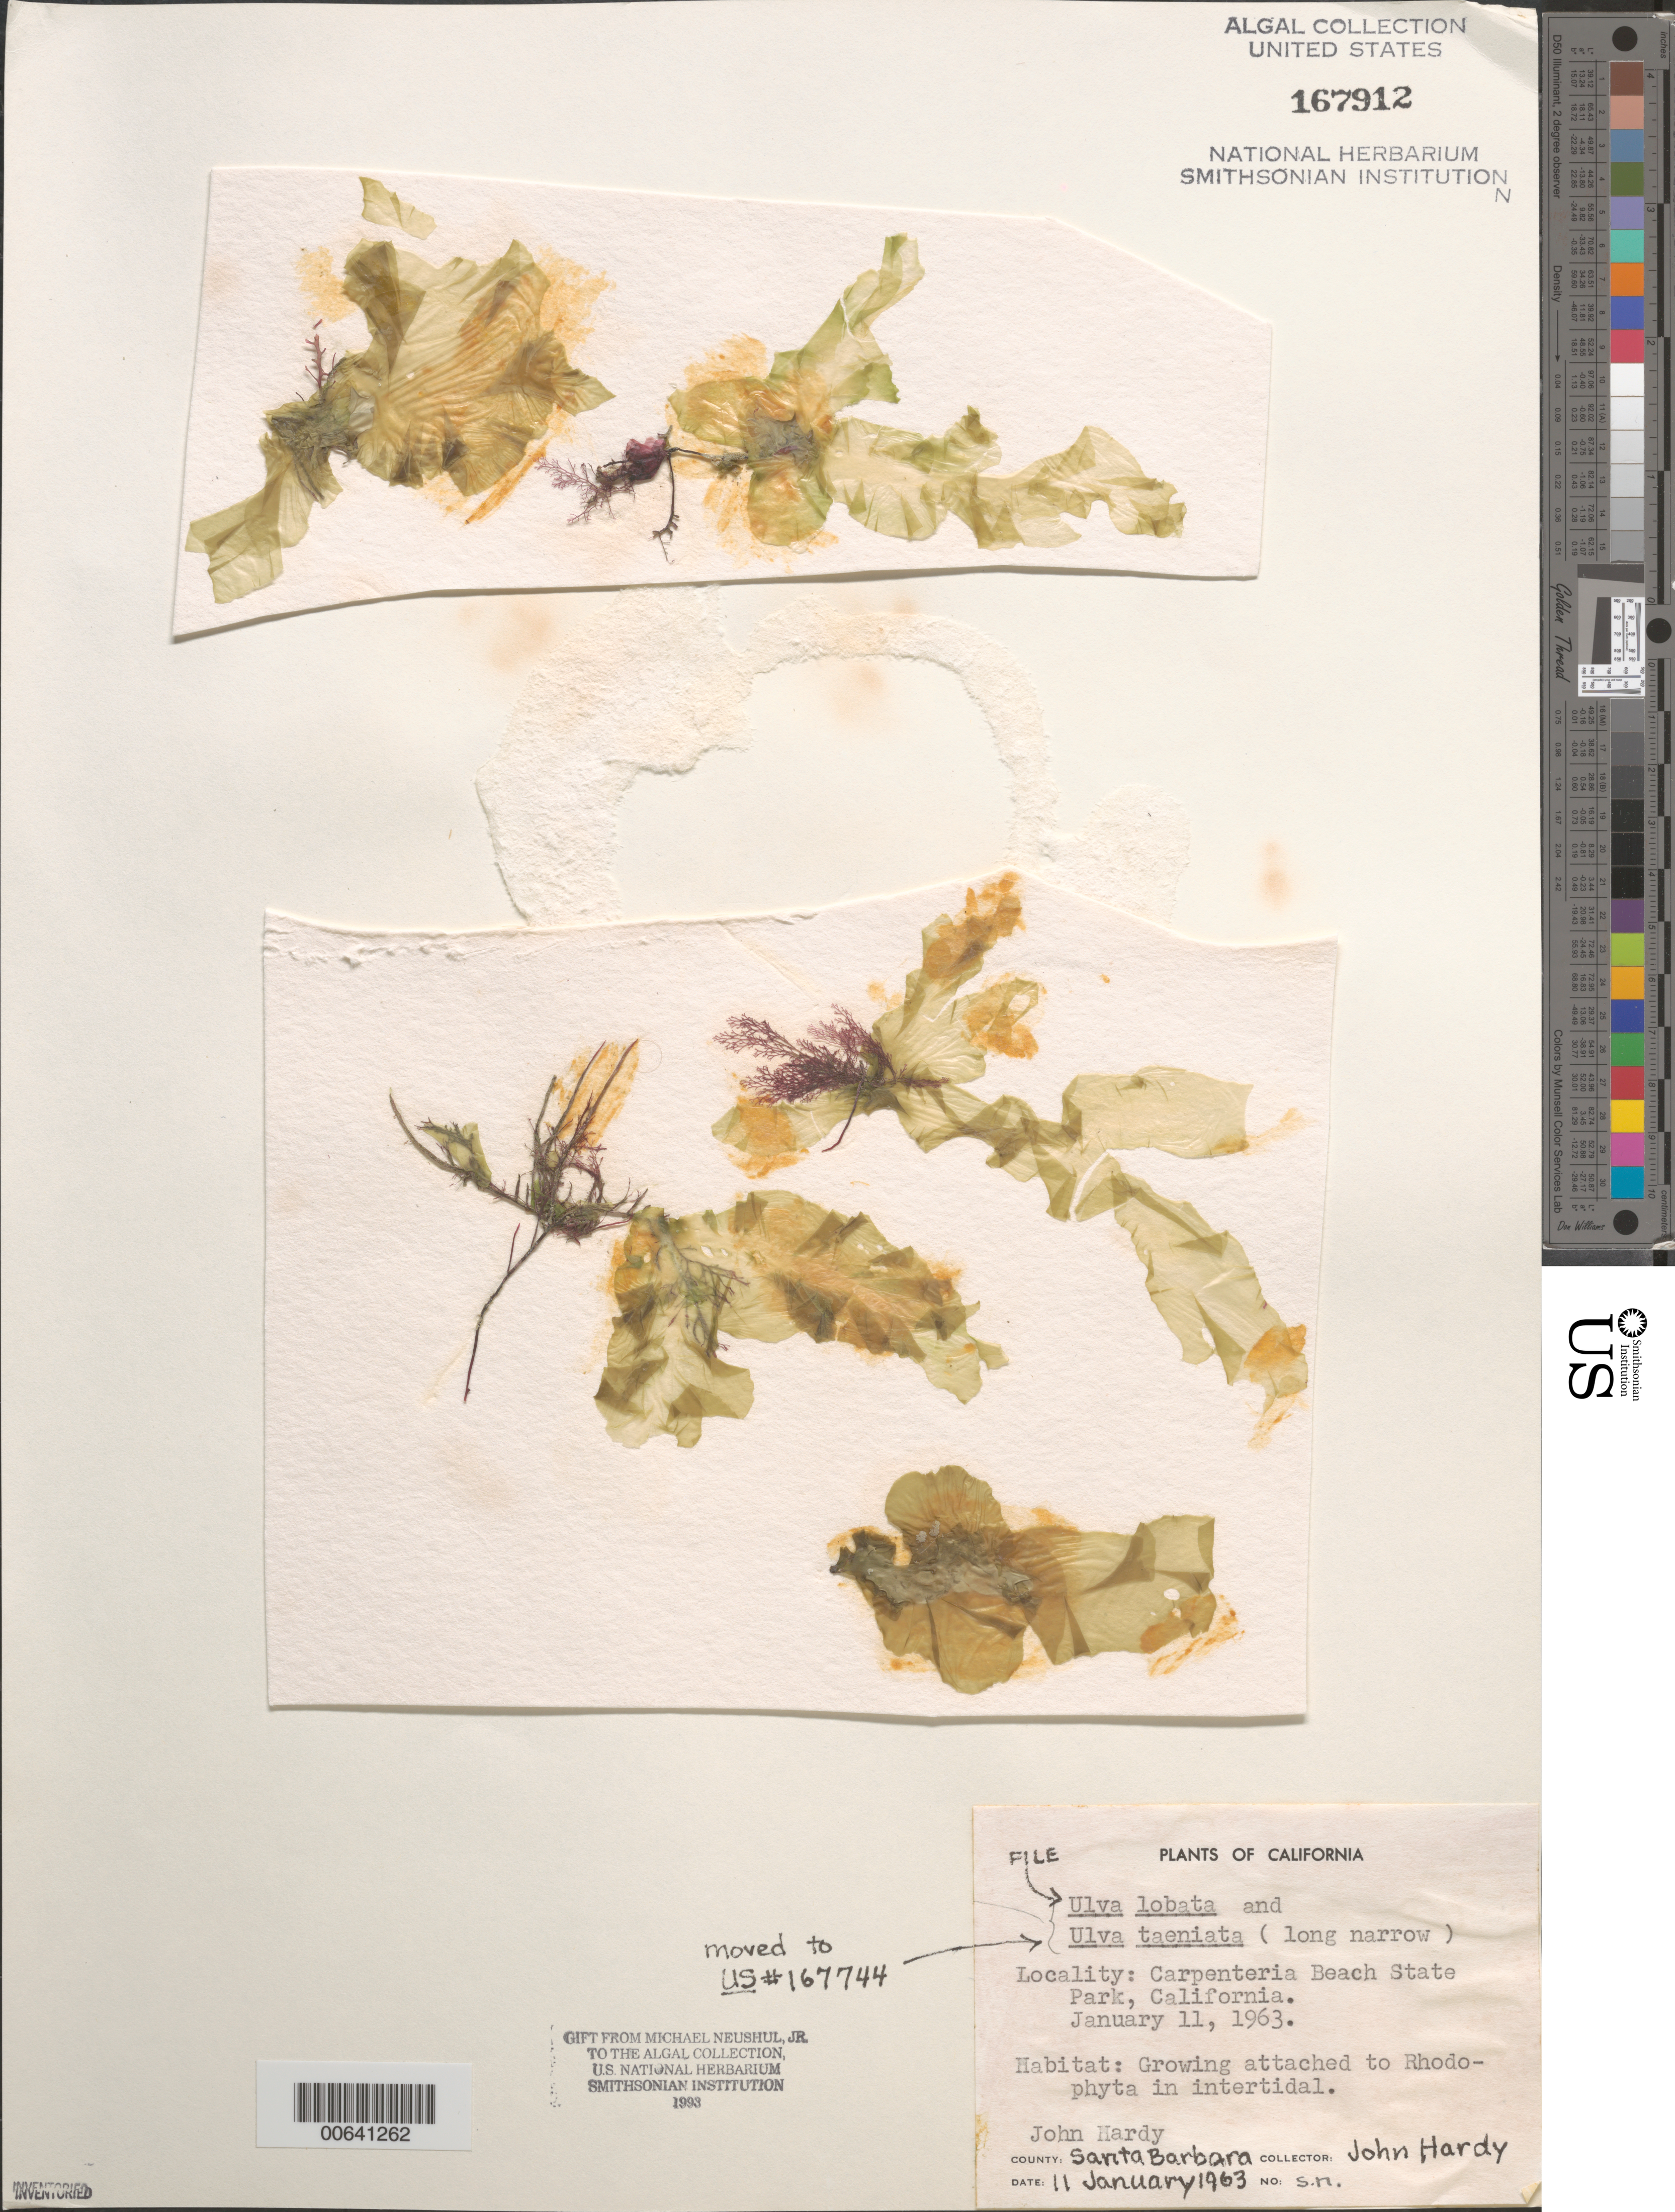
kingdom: Plantae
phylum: Chlorophyta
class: Ulvophyceae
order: Ulvales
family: Ulvaceae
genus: Ulva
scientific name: Ulva lactuca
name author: L.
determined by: Algae name updating Project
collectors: J. Hardy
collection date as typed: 11 Jan 1963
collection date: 1963-01-11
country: United States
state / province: California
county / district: Santa Barbara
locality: Carpenteria Beach State Park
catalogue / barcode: US 167912